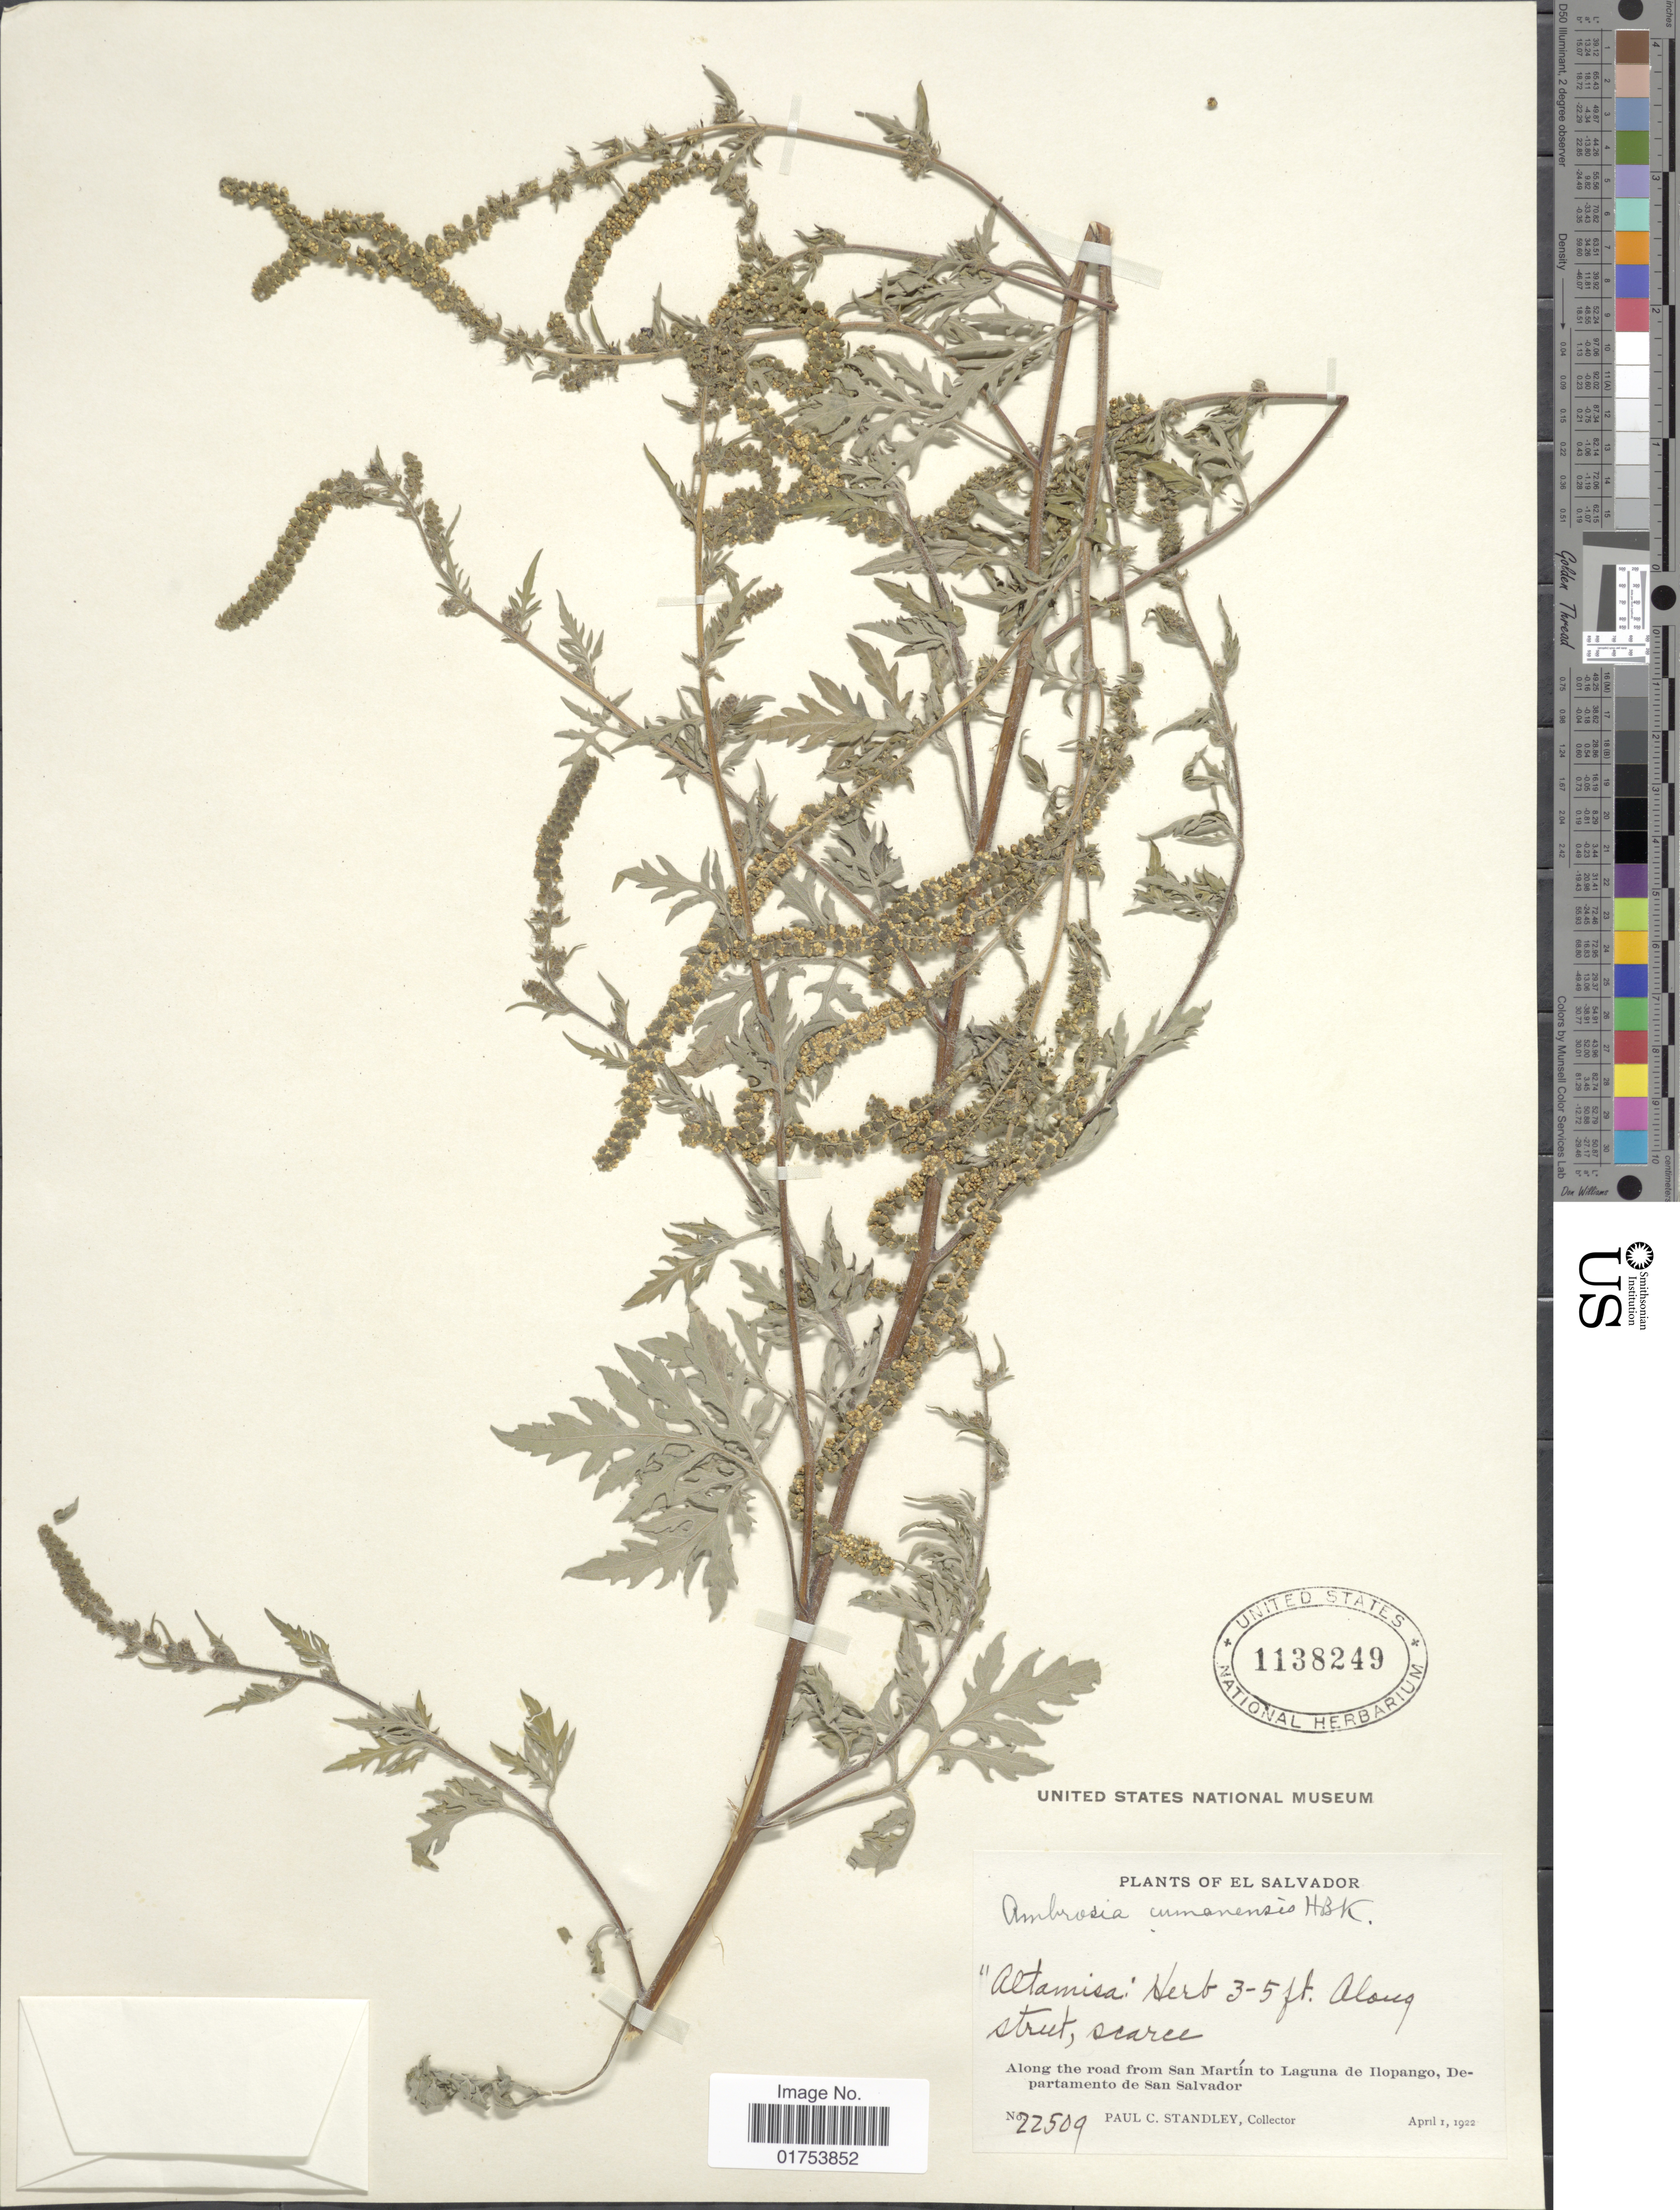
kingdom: Plantae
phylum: Tracheophyta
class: Magnoliopsida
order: Asterales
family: Asteraceae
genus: Ambrosia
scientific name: Ambrosia cumanensis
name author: Kunth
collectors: P. C. Standley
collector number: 22509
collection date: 1922-04-01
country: El Salvador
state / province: San Salvador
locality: Along the road from San Martin to Laguna de Ilopango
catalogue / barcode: US 1138249